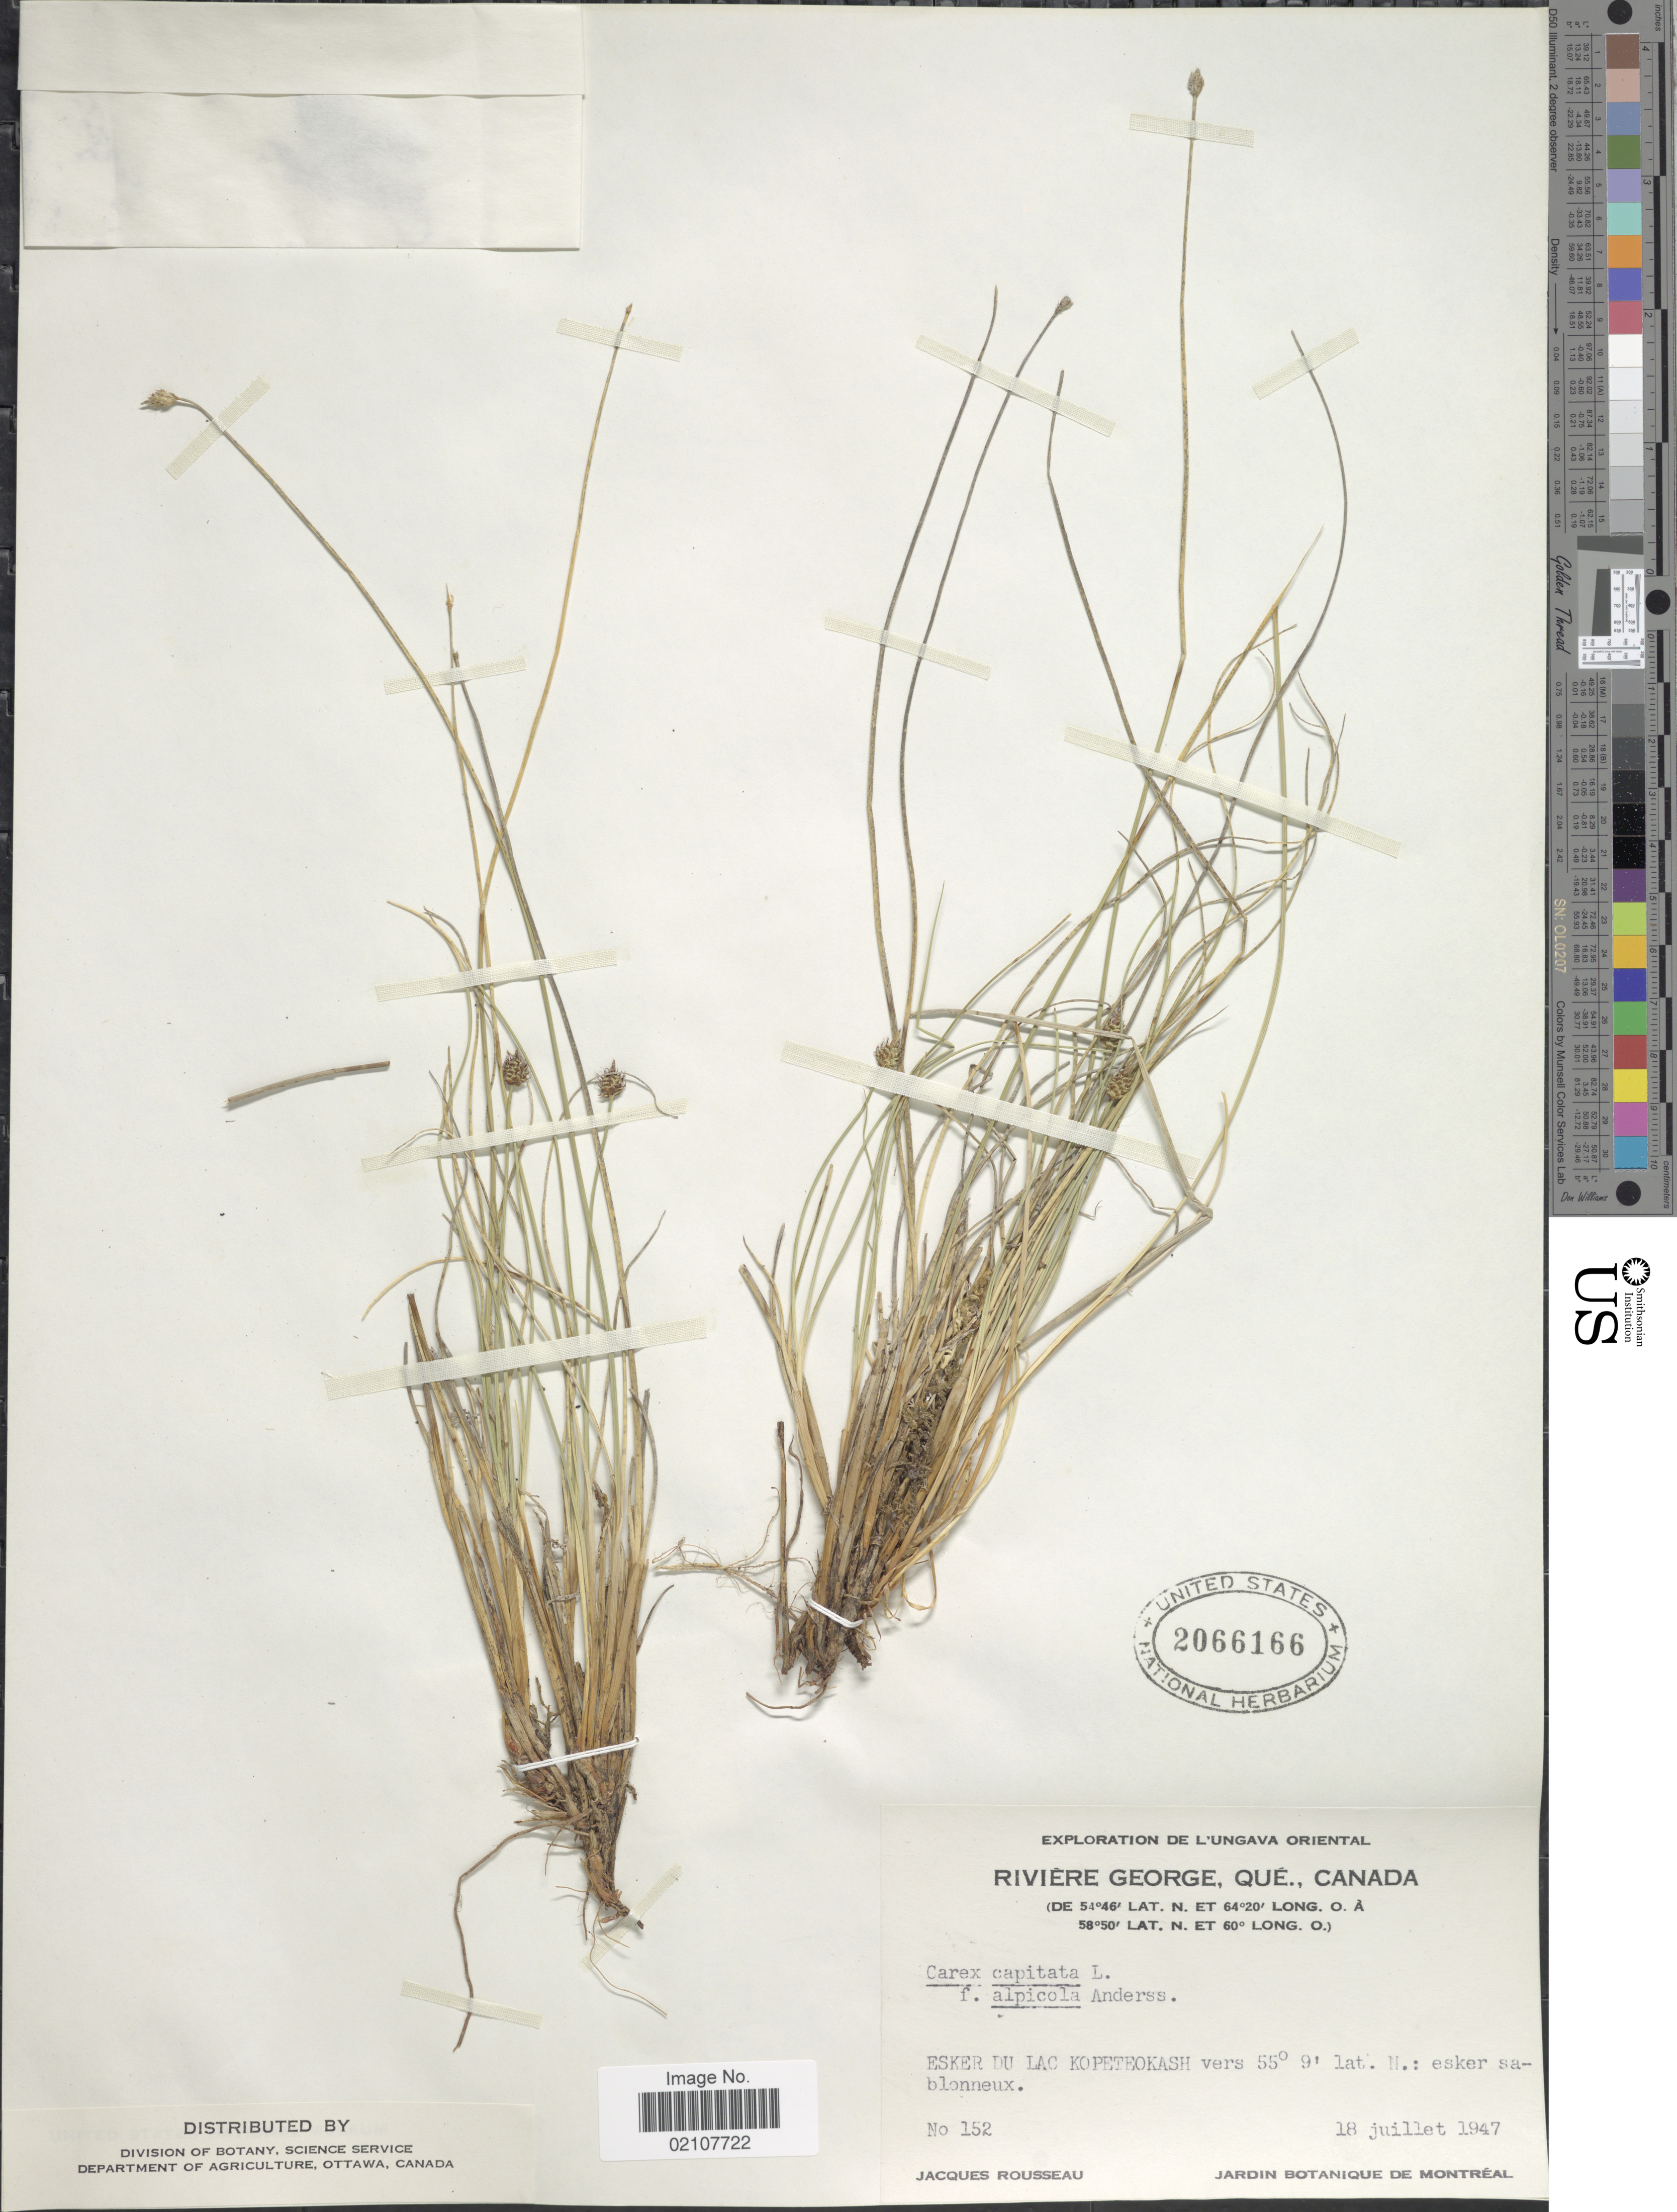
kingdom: Plantae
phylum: Tracheophyta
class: Liliopsida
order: Poales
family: Cyperaceae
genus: Carex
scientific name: Carex capitata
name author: L.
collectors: J. Rousseau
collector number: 152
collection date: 1947-07-17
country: Canada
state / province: Quebec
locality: Riviere George, Que., Canada. Esker du Lac Kopeteokash. Esker sablonneux.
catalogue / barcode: US 2066166